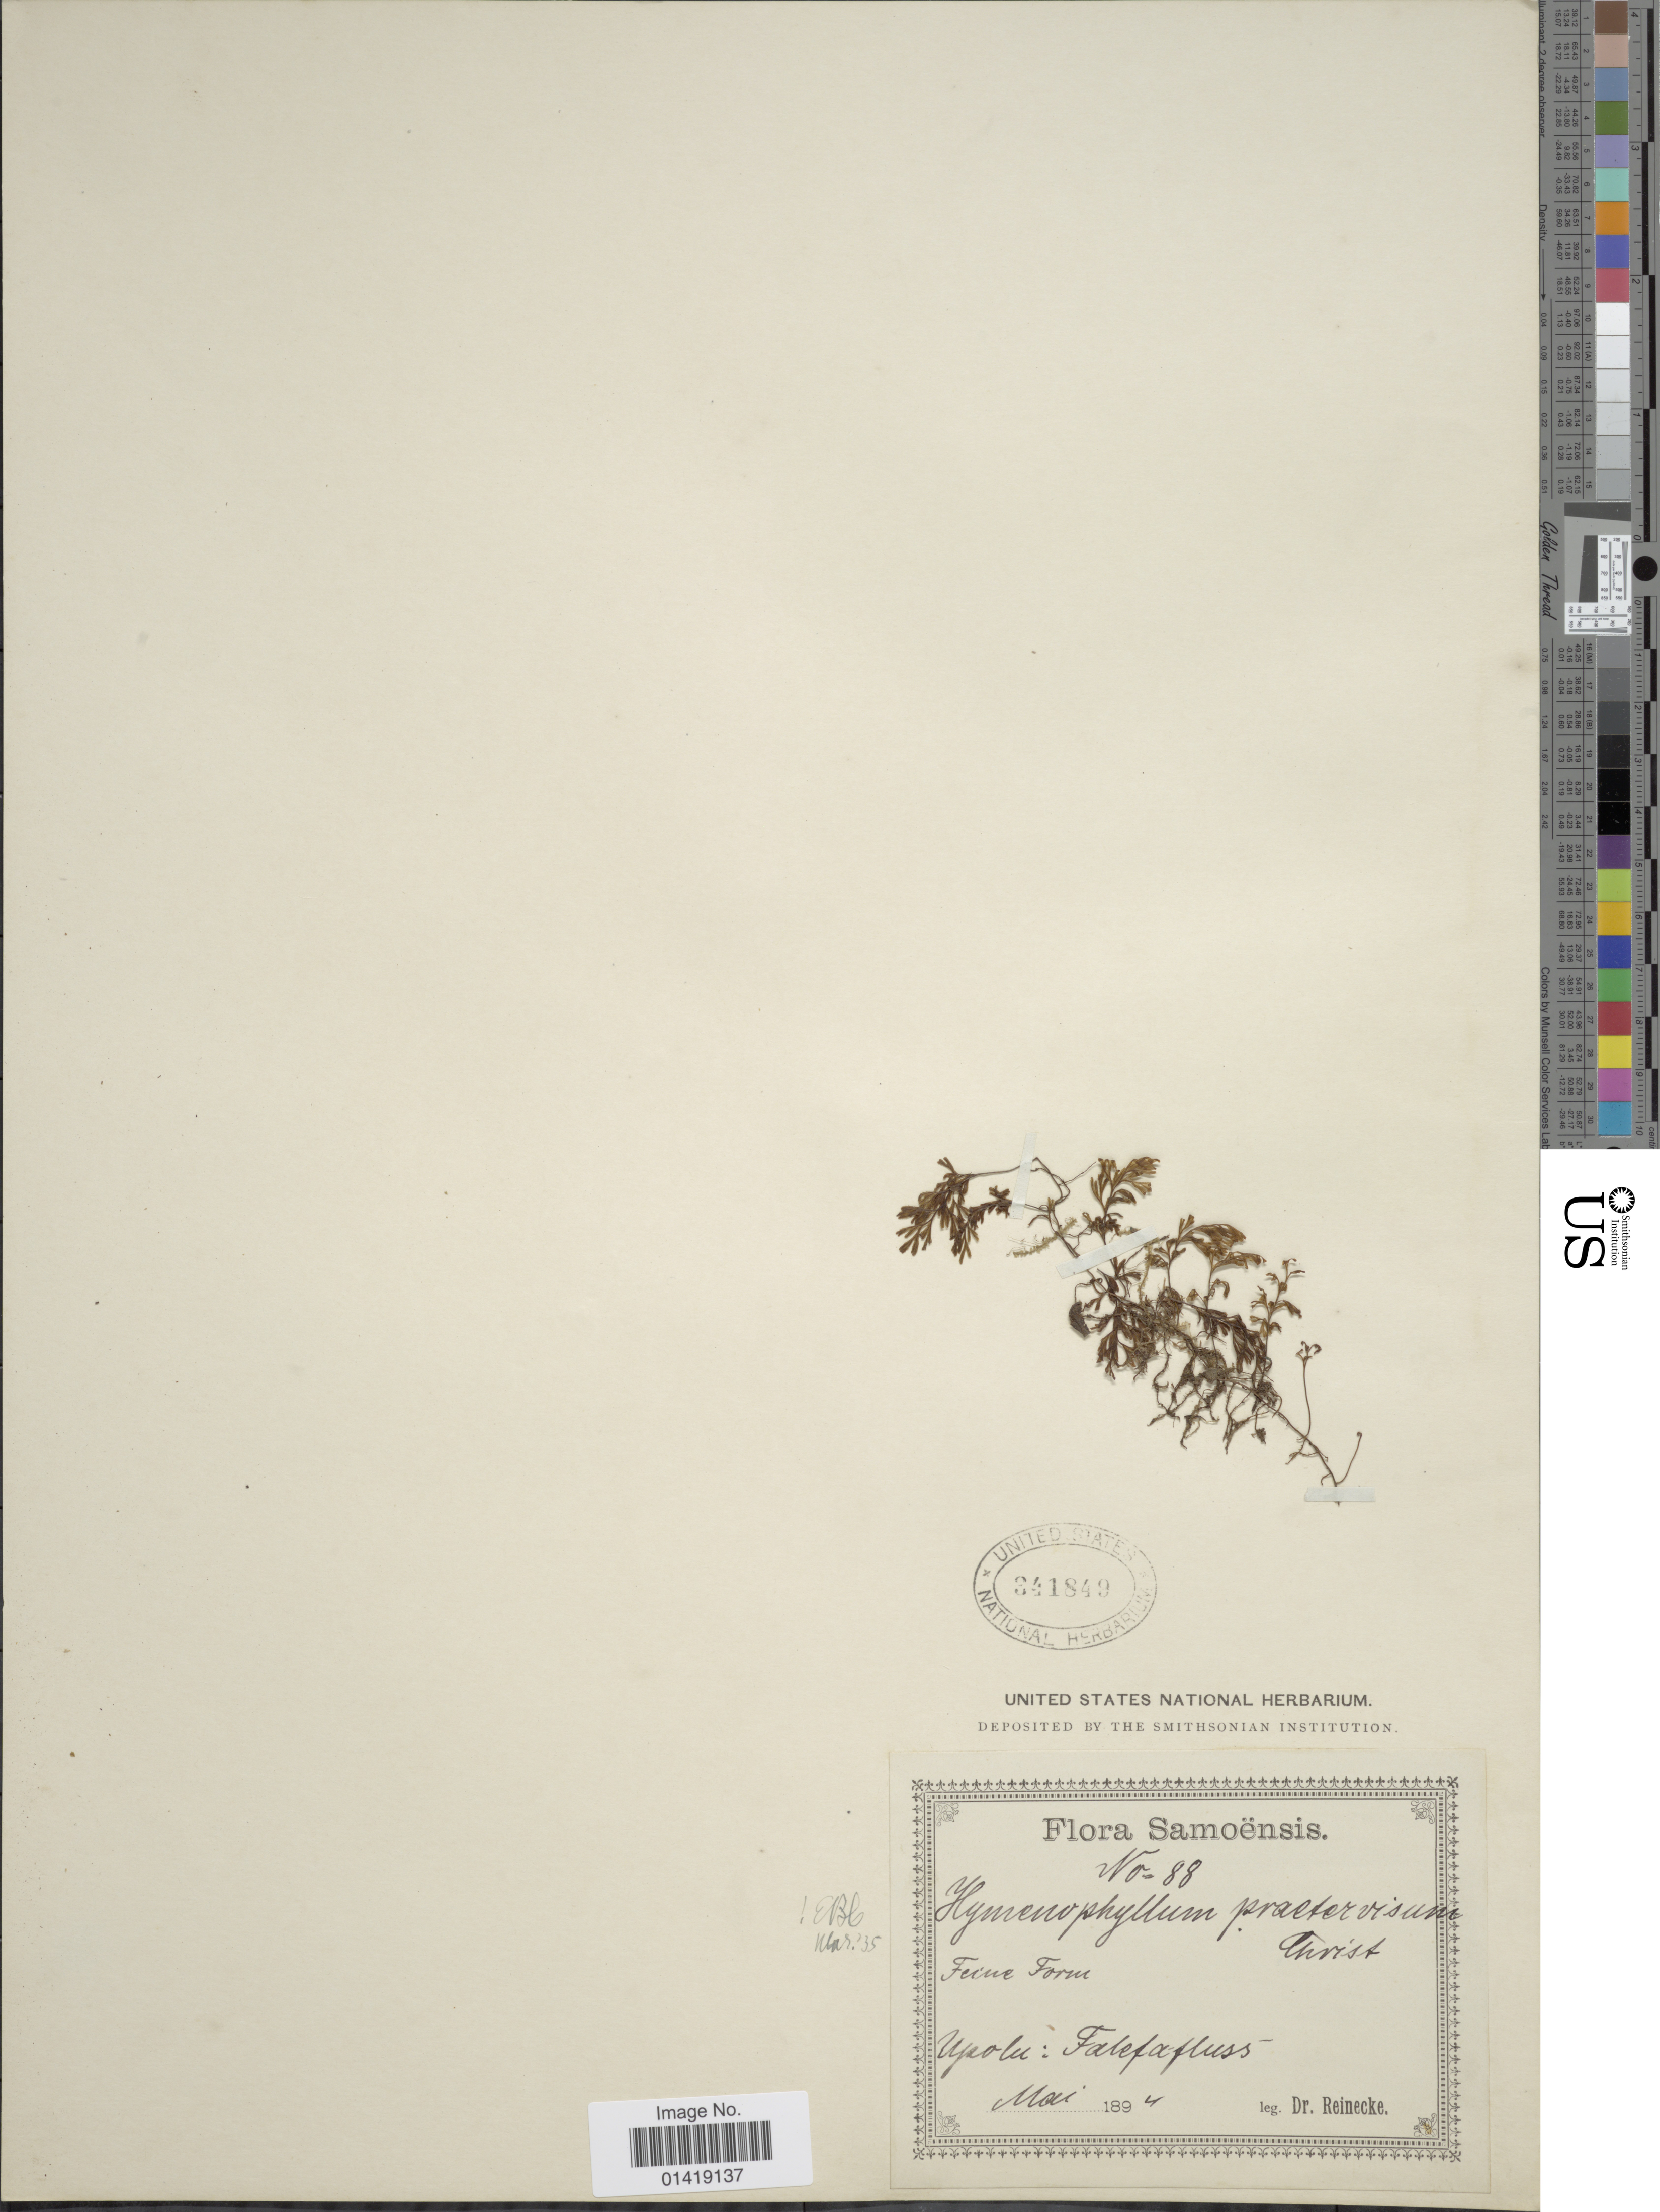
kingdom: Plantae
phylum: Tracheophyta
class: Polypodiopsida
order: Hymenophyllales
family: Hymenophyllaceae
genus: Hymenophyllum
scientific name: Hymenophyllum praetervisum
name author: Ching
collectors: -- Reinecke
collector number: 88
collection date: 1894-05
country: Samoa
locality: Upolu Falefa Falls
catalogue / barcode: US 341849